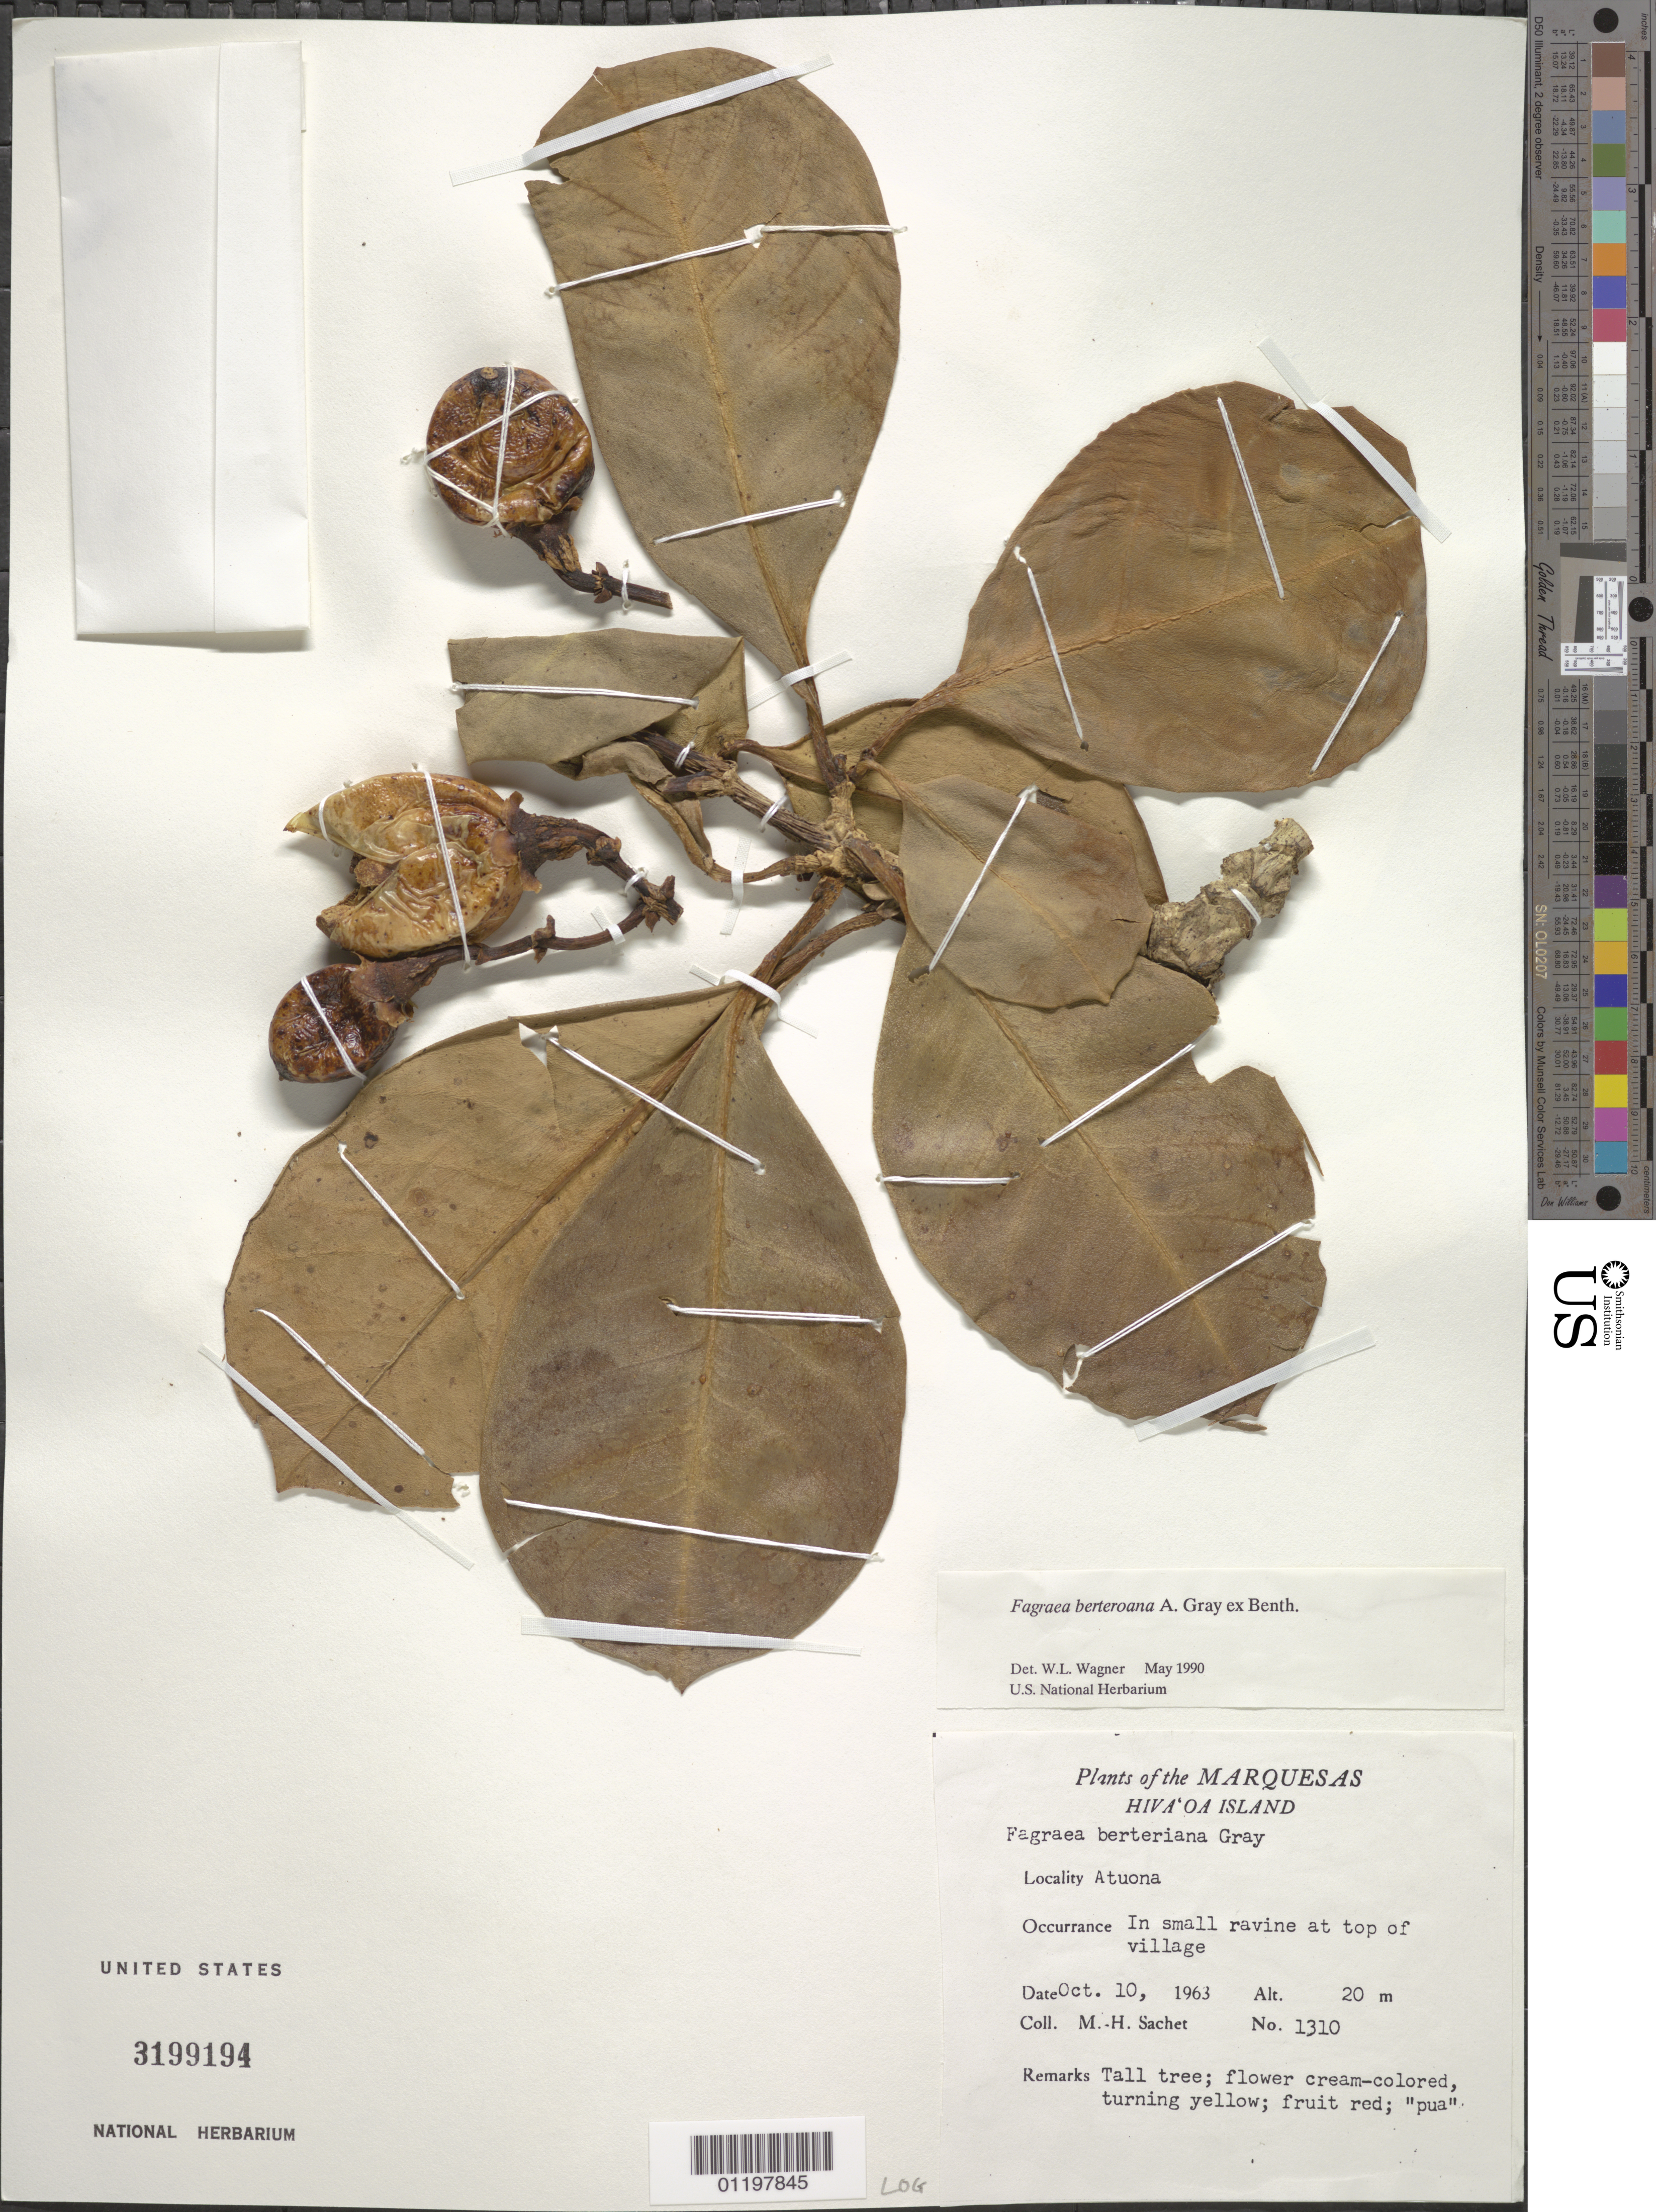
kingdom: Plantae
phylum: Tracheophyta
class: Magnoliopsida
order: Gentianales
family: Gentianaceae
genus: Fagraea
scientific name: Fagraea berteroana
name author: A. Gray ex Benth.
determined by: Wagner, W. L., (BOT), Smithsonian Institution - National Museum of Natural History (UNITED STATES)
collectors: M.-H. Sachet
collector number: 1310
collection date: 1963-10-10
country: French Polynesia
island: Hiva Oa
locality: Atuona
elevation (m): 20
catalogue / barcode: US 3199194